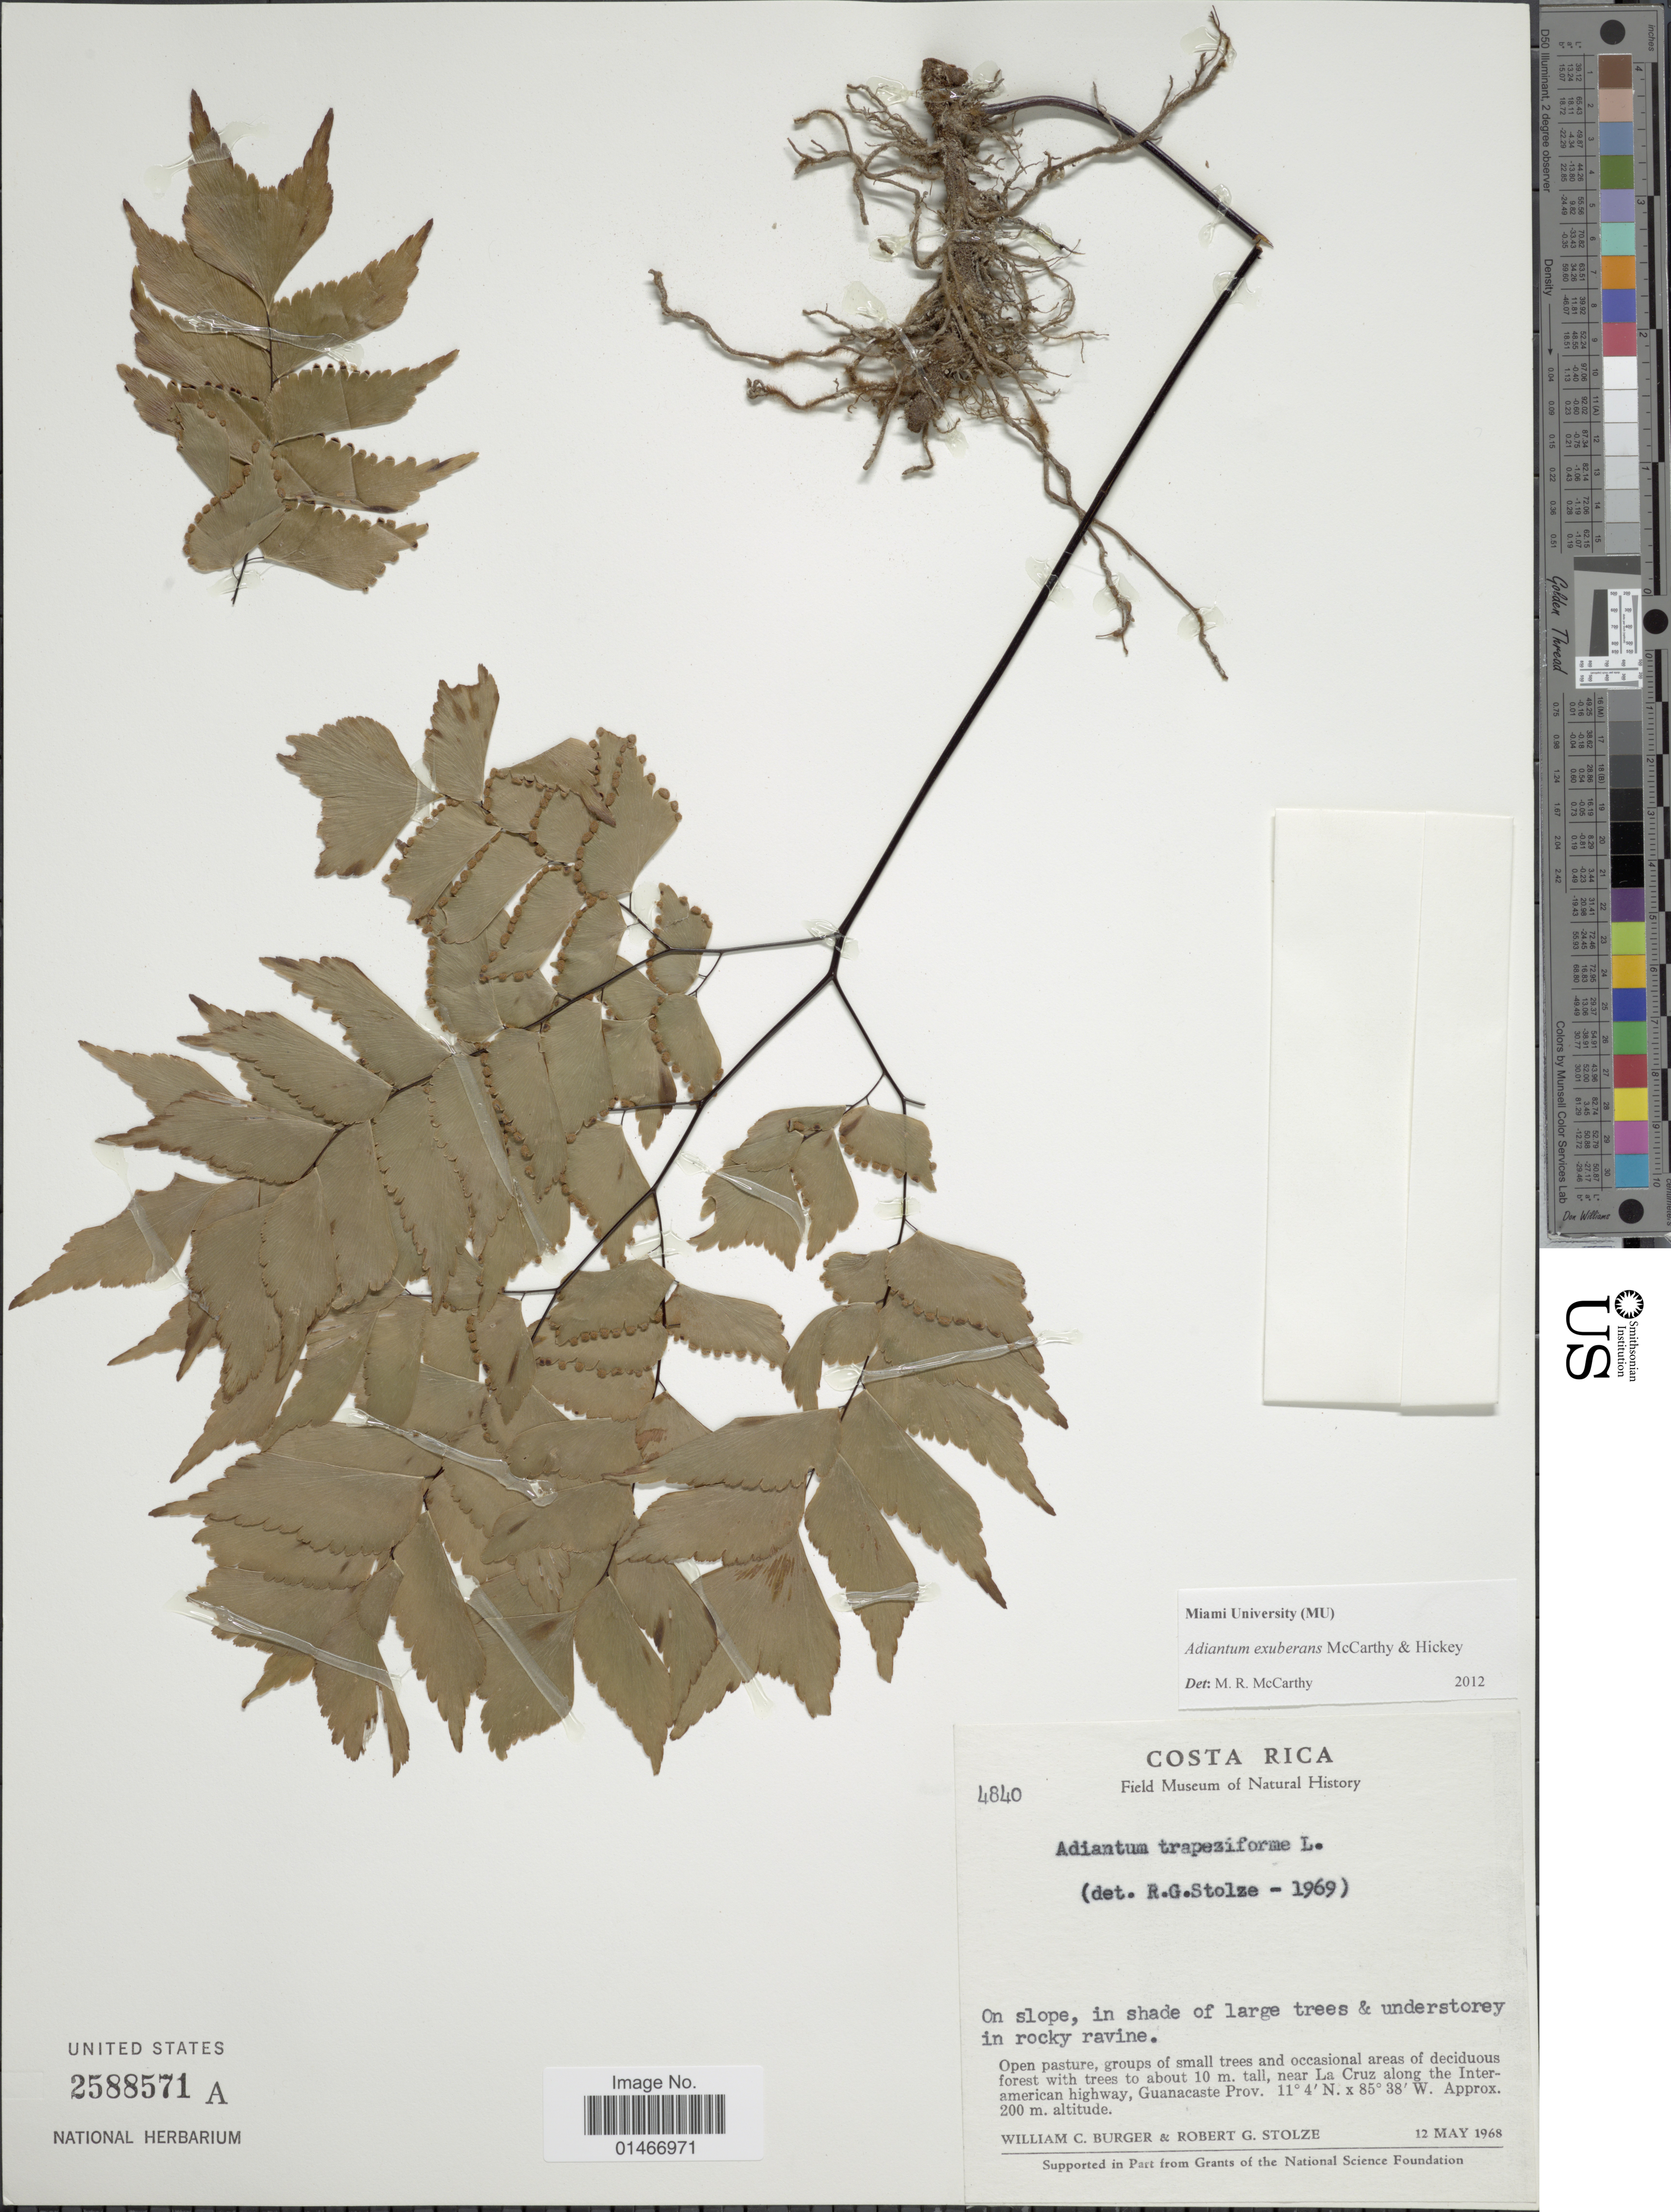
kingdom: Plantae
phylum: Tracheophyta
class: Polypodiopsida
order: Polypodiales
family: Pteridaceae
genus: Adiantum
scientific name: Adiantum exuberans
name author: M.R. McCarthy & Hickey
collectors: W. Burger & R. G. Stolze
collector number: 4840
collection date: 1968-05-12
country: Costa Rica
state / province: Guanacaste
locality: Near La Cruz along the Inter-american highway, Guanacaste Prov.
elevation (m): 200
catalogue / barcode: US 2588571A